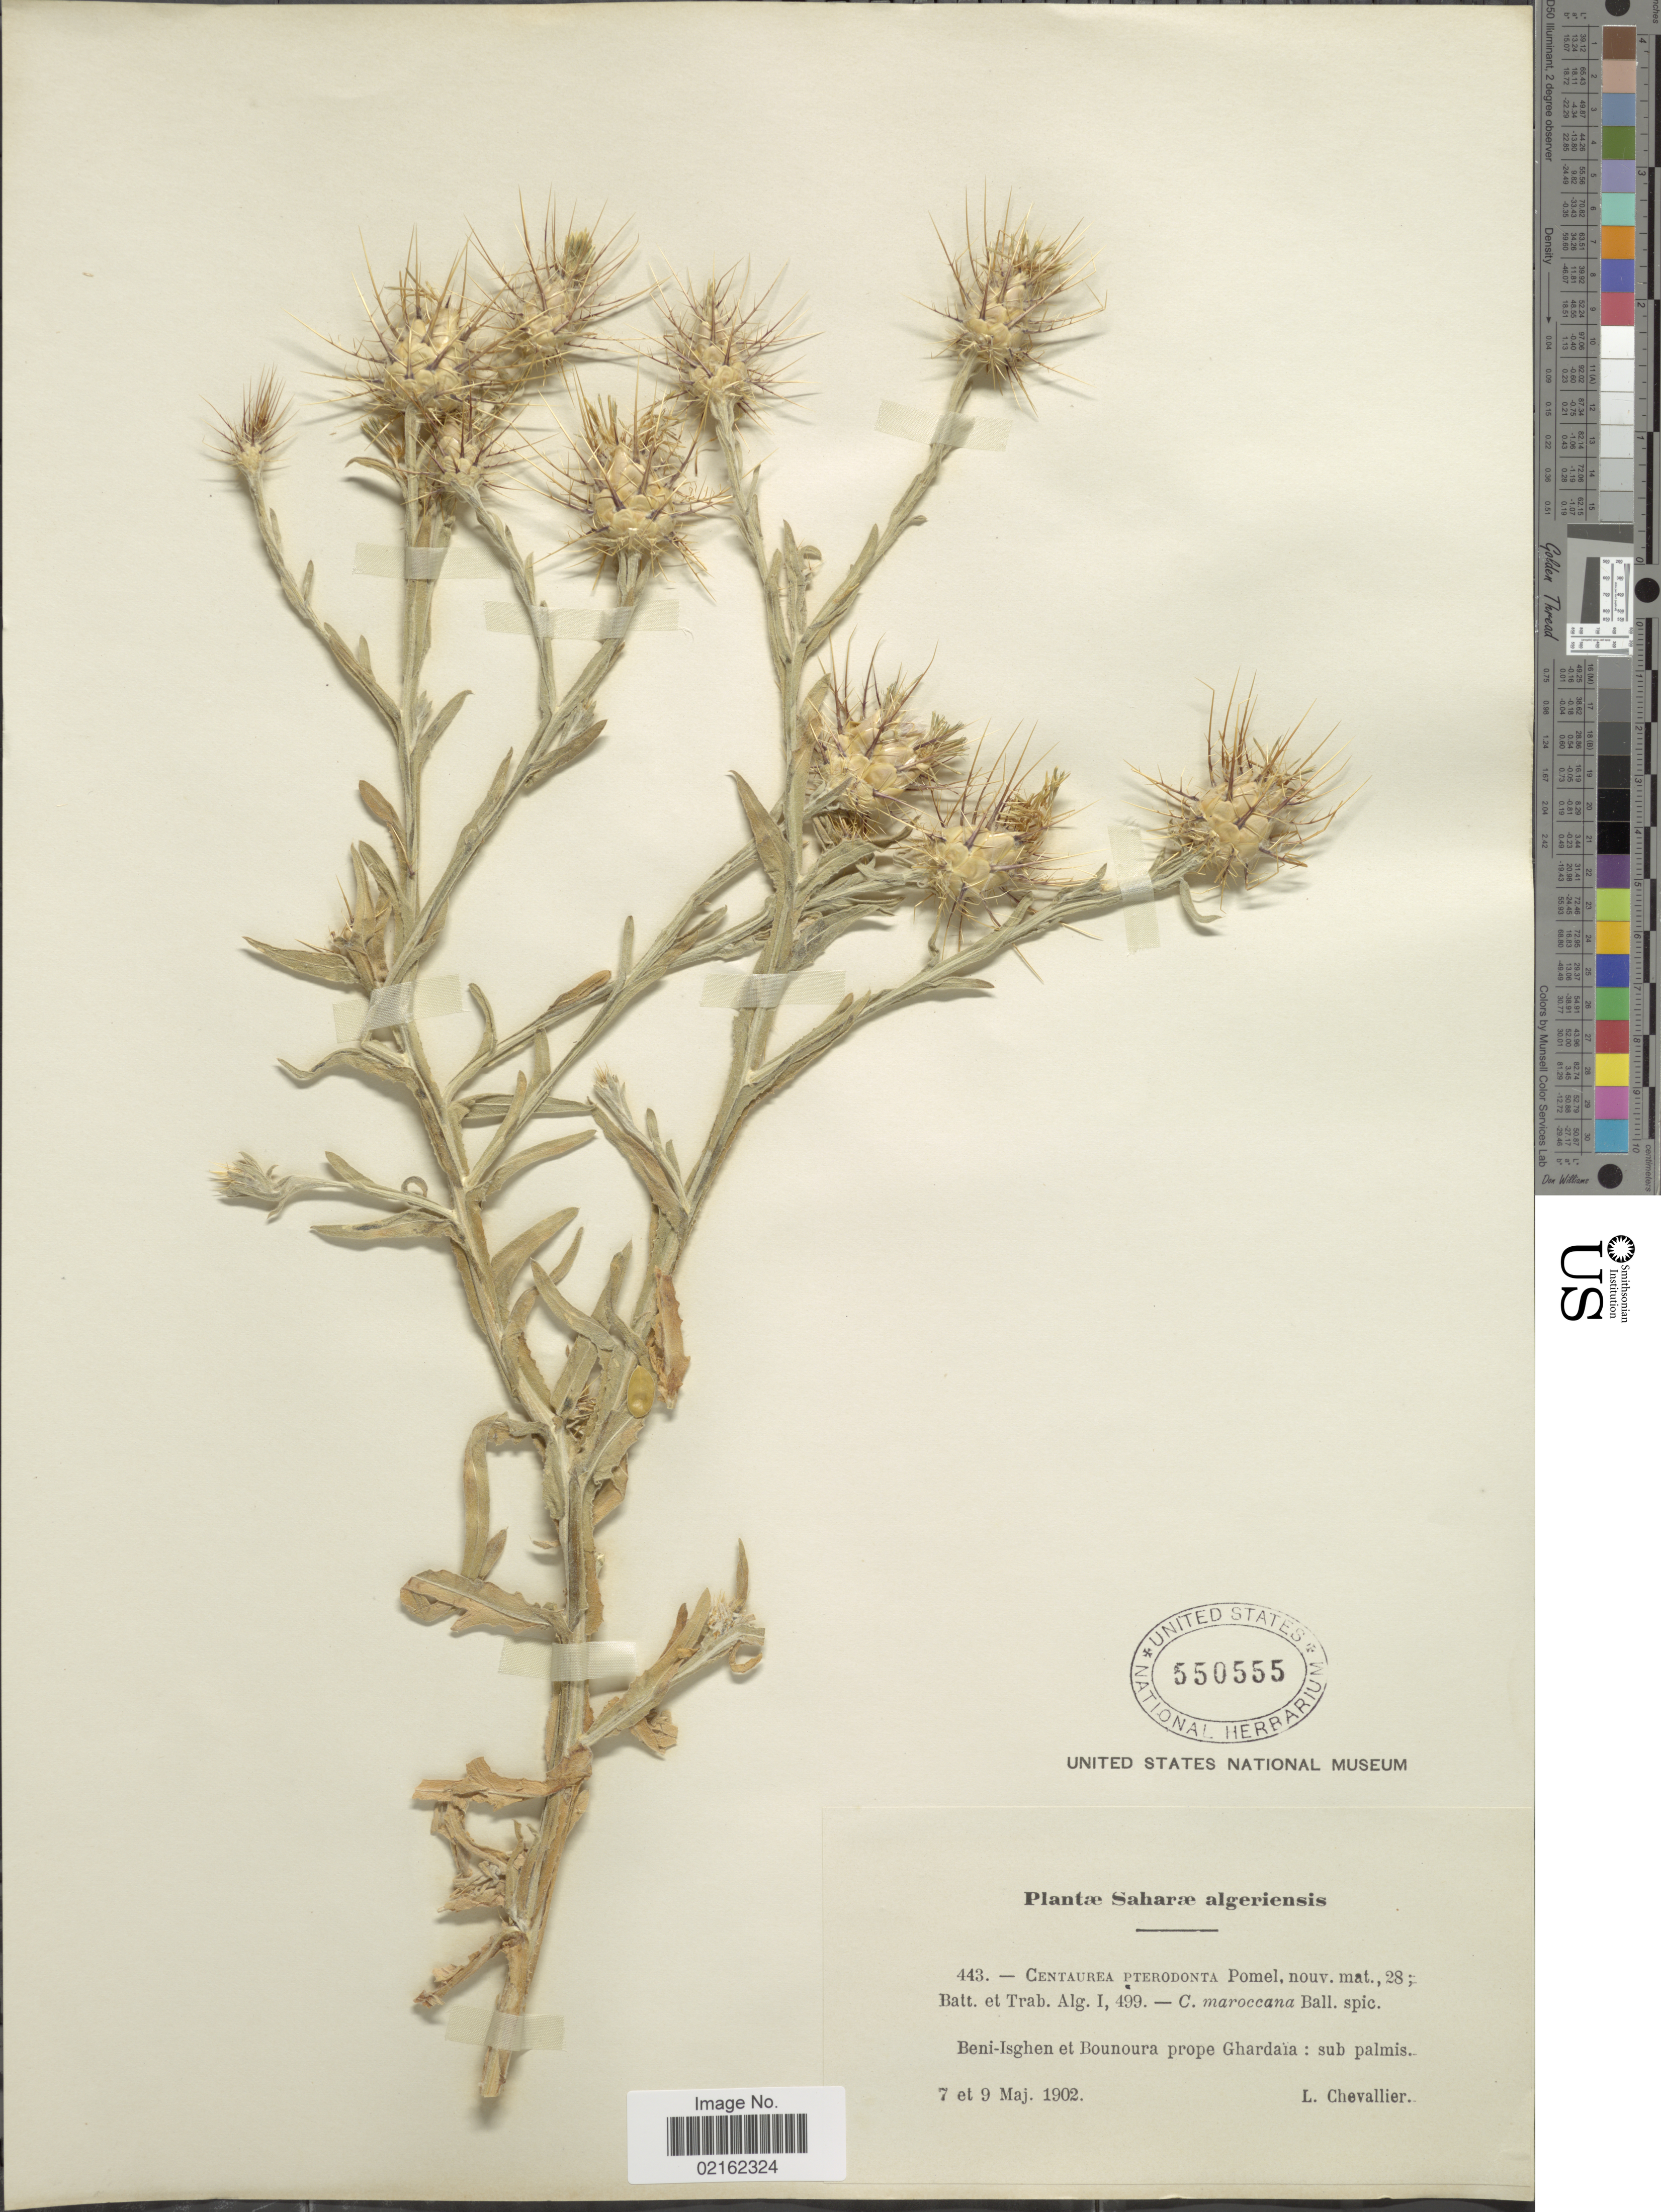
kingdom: Plantae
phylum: Tracheophyta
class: Magnoliopsida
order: Asterales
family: Asteraceae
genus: Centaurea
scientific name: Centaurea pterodonta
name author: Pomel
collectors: L. Chevallier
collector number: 443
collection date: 1902-05-07/1902-05-09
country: Algeria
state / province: Ghardaïa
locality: Saharae algeriensis, Beni-Isghen et Bounoura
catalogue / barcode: US 550555